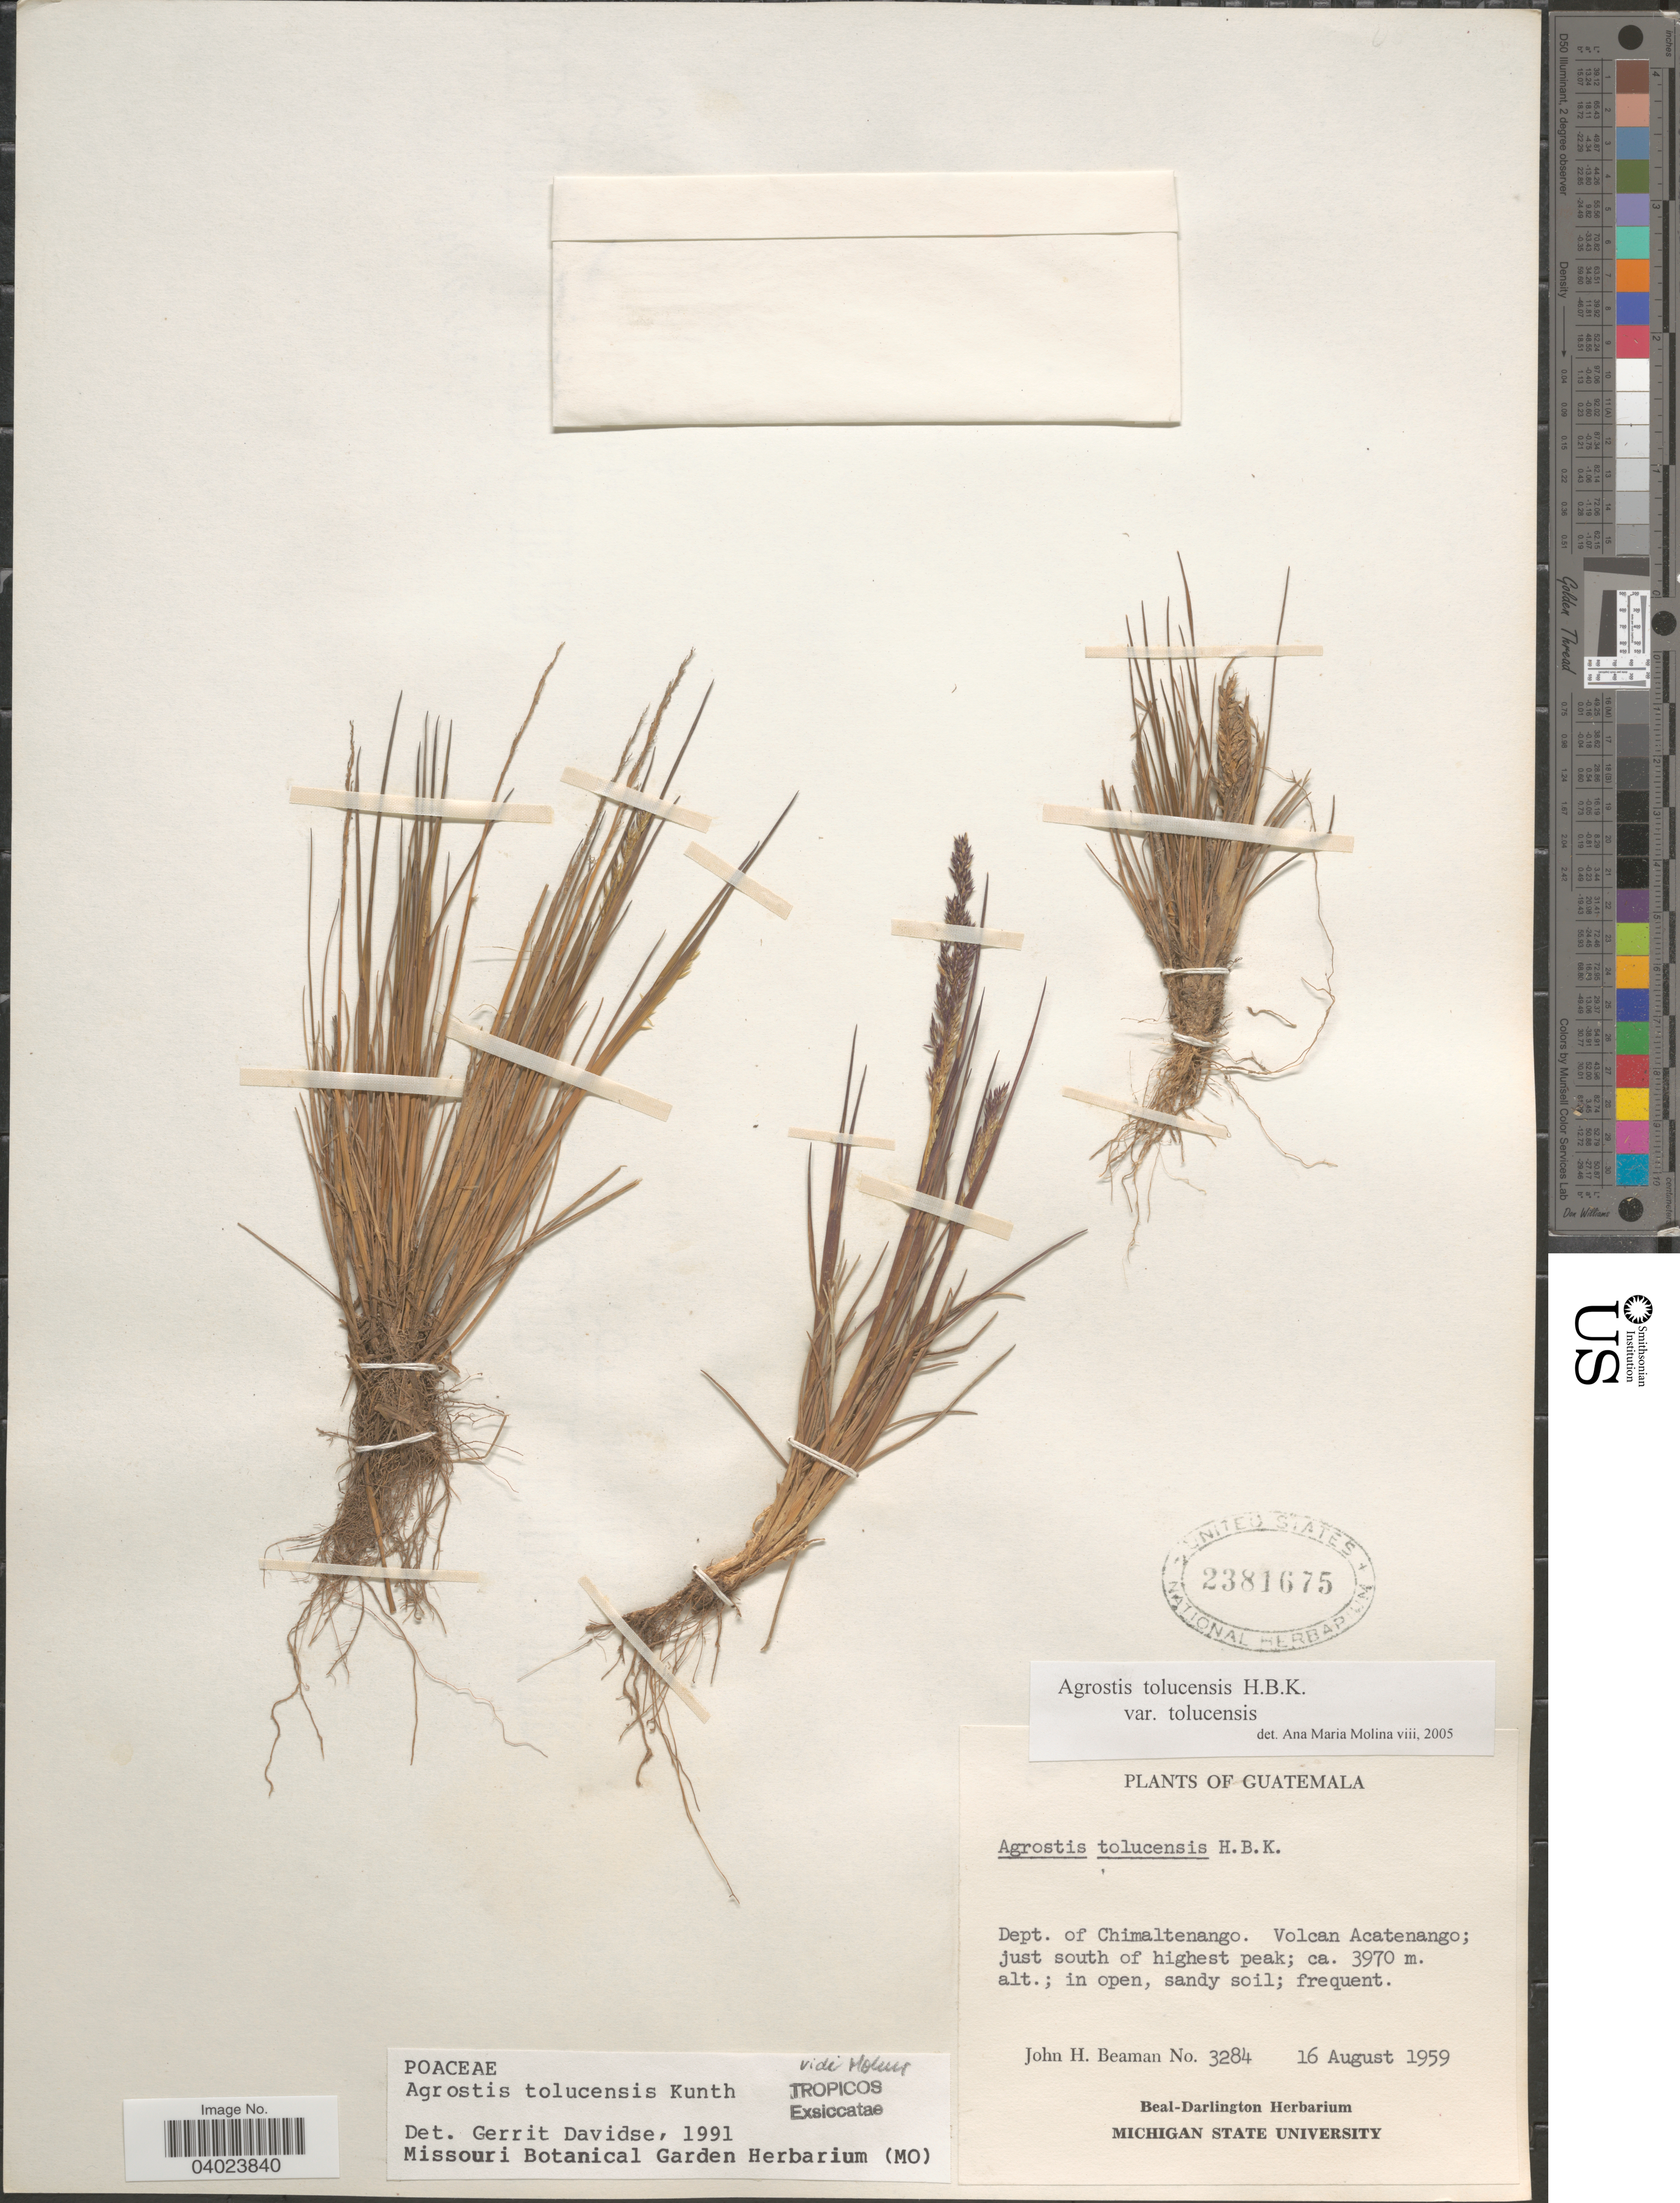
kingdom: Plantae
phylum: Tracheophyta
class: Liliopsida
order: Poales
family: Poaceae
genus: Agrostis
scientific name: Agrostis tolucensis Kunth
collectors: J. H. Beaman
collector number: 3284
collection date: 1959-08-16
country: Guatemala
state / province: Chimaltenango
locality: Dept. of Chimaltenango. Volcan Acatenango; just south of highest peak.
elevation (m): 3970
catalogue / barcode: US 2381675